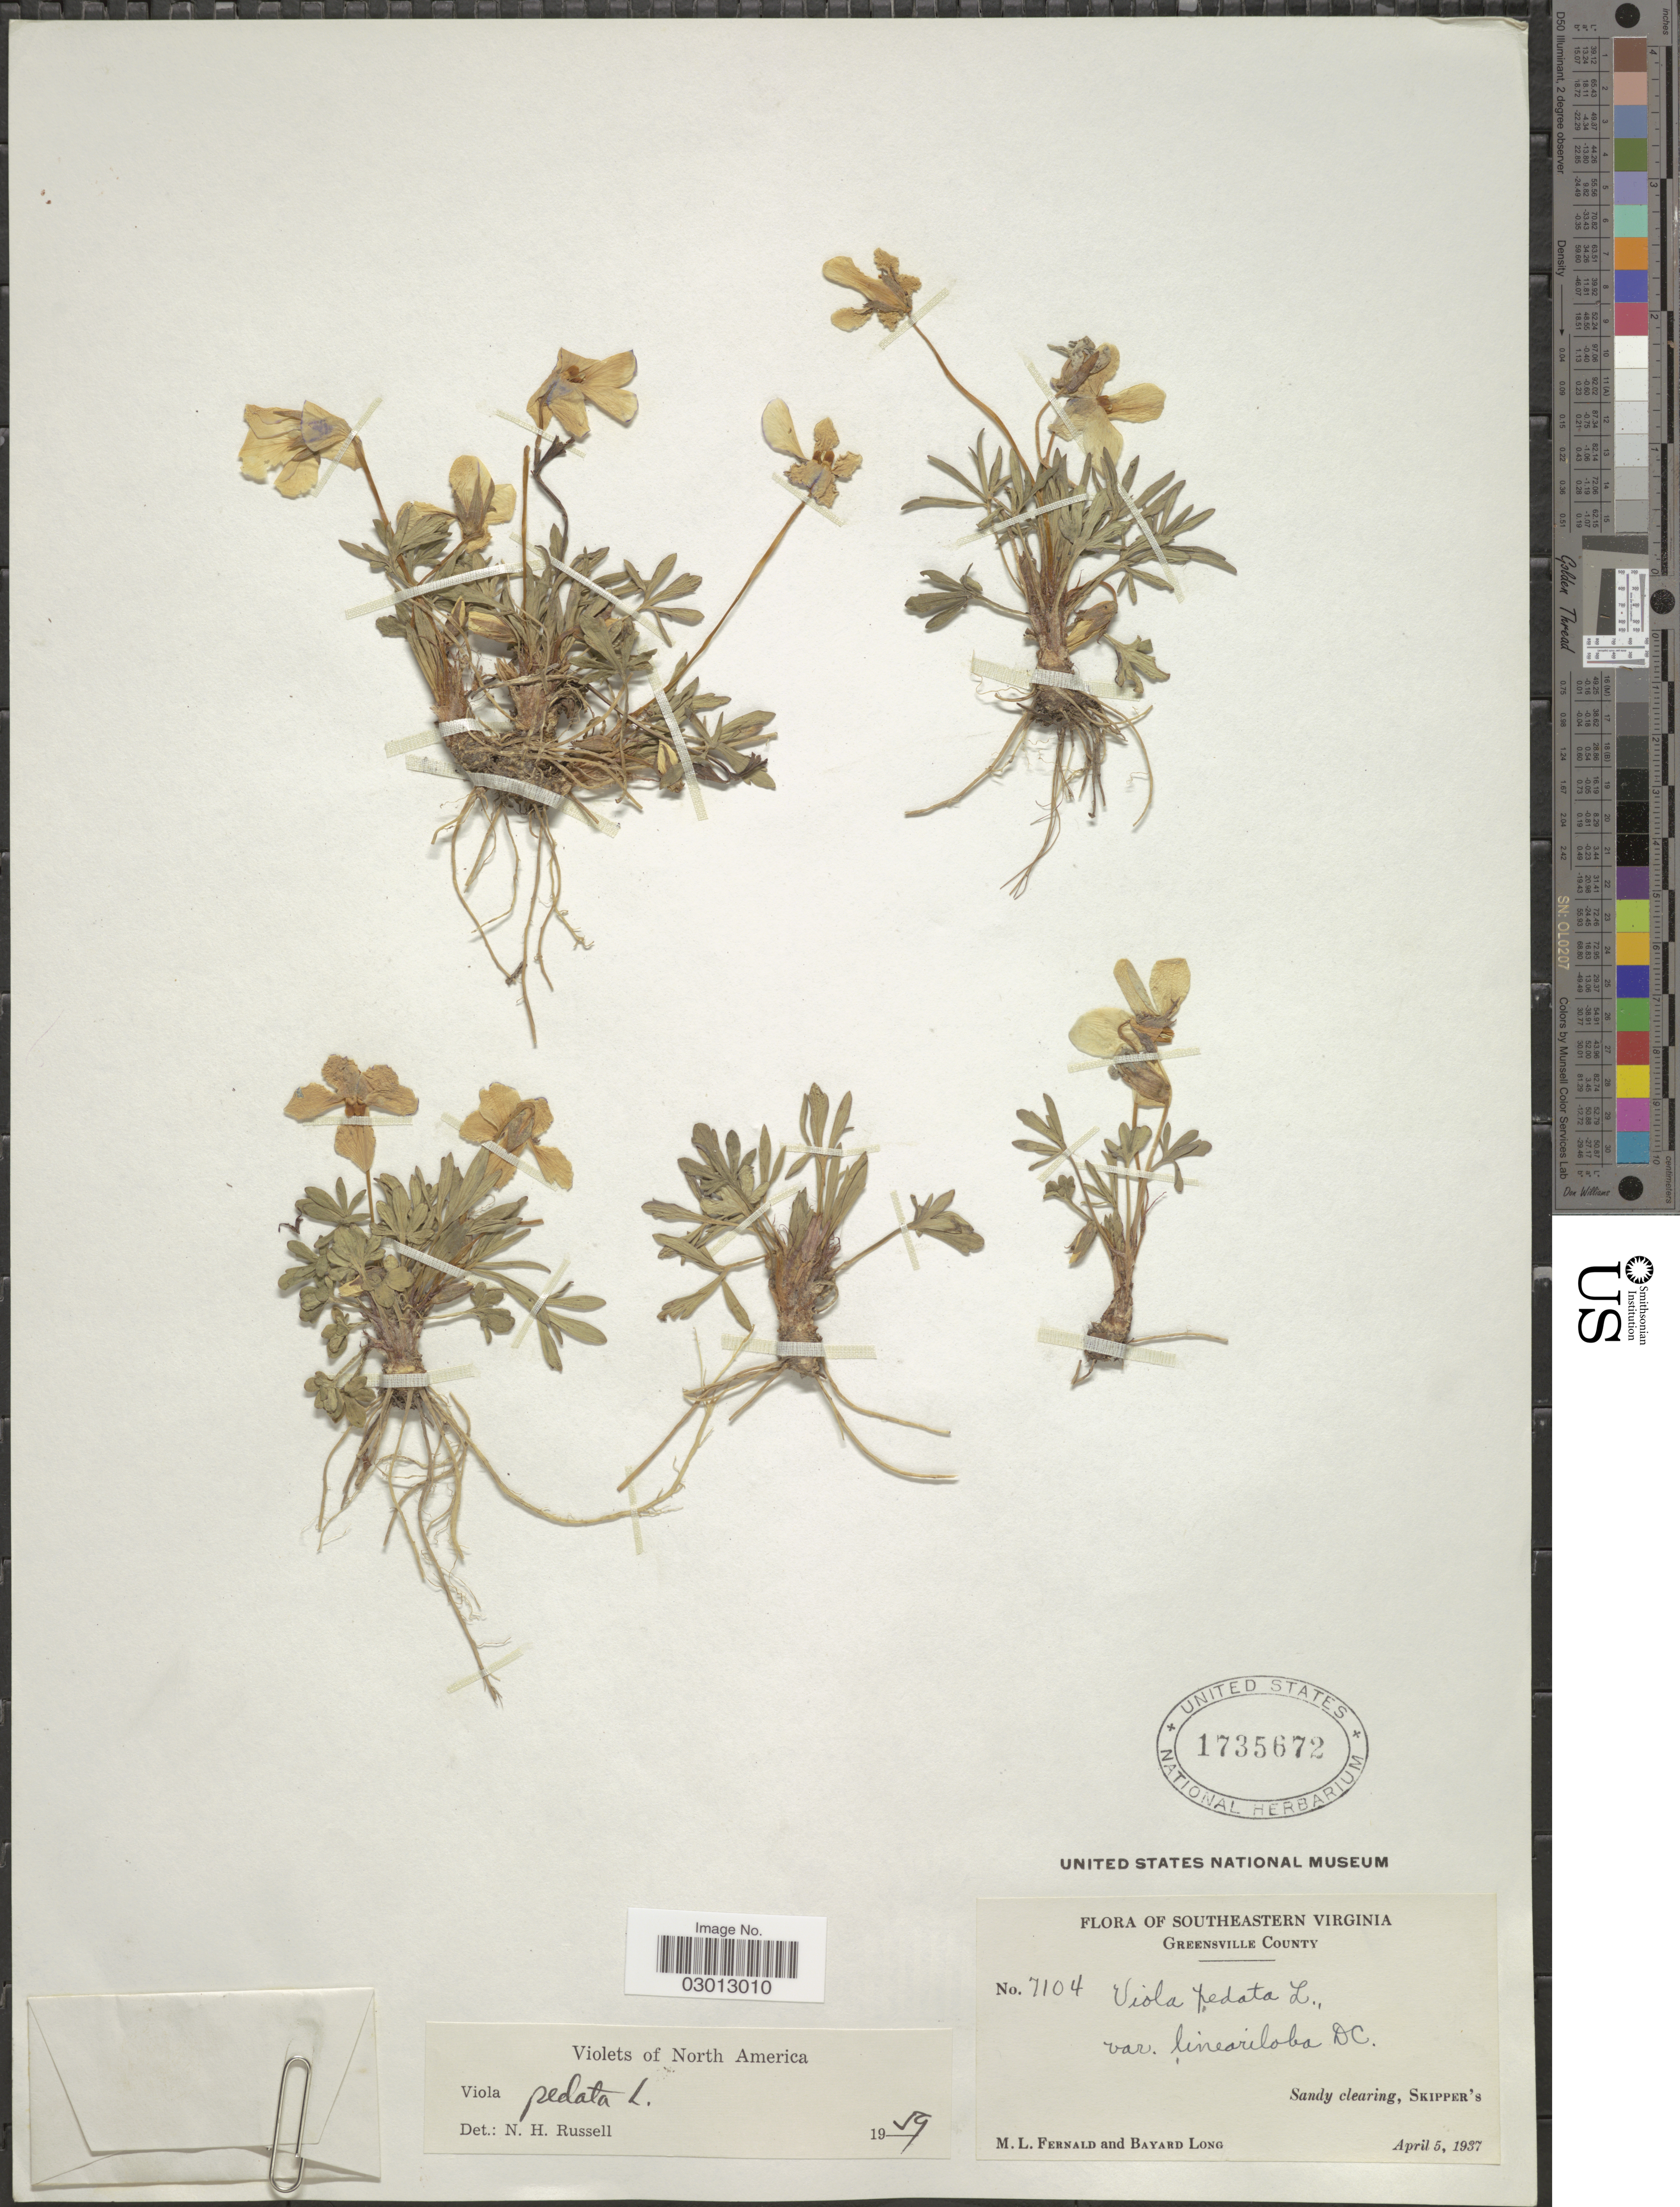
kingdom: Plantae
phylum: Tracheophyta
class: Magnoliopsida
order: Malpighiales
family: Violaceae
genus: Viola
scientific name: Viola pedata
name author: L.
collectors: M. L. Fernald & B. Long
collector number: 7104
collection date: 1937-04-05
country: United States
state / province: Virginia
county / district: Greensville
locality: Southeastern Virginia. Greensville County. Sandy clearing, Skipper's.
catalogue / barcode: US 1735672